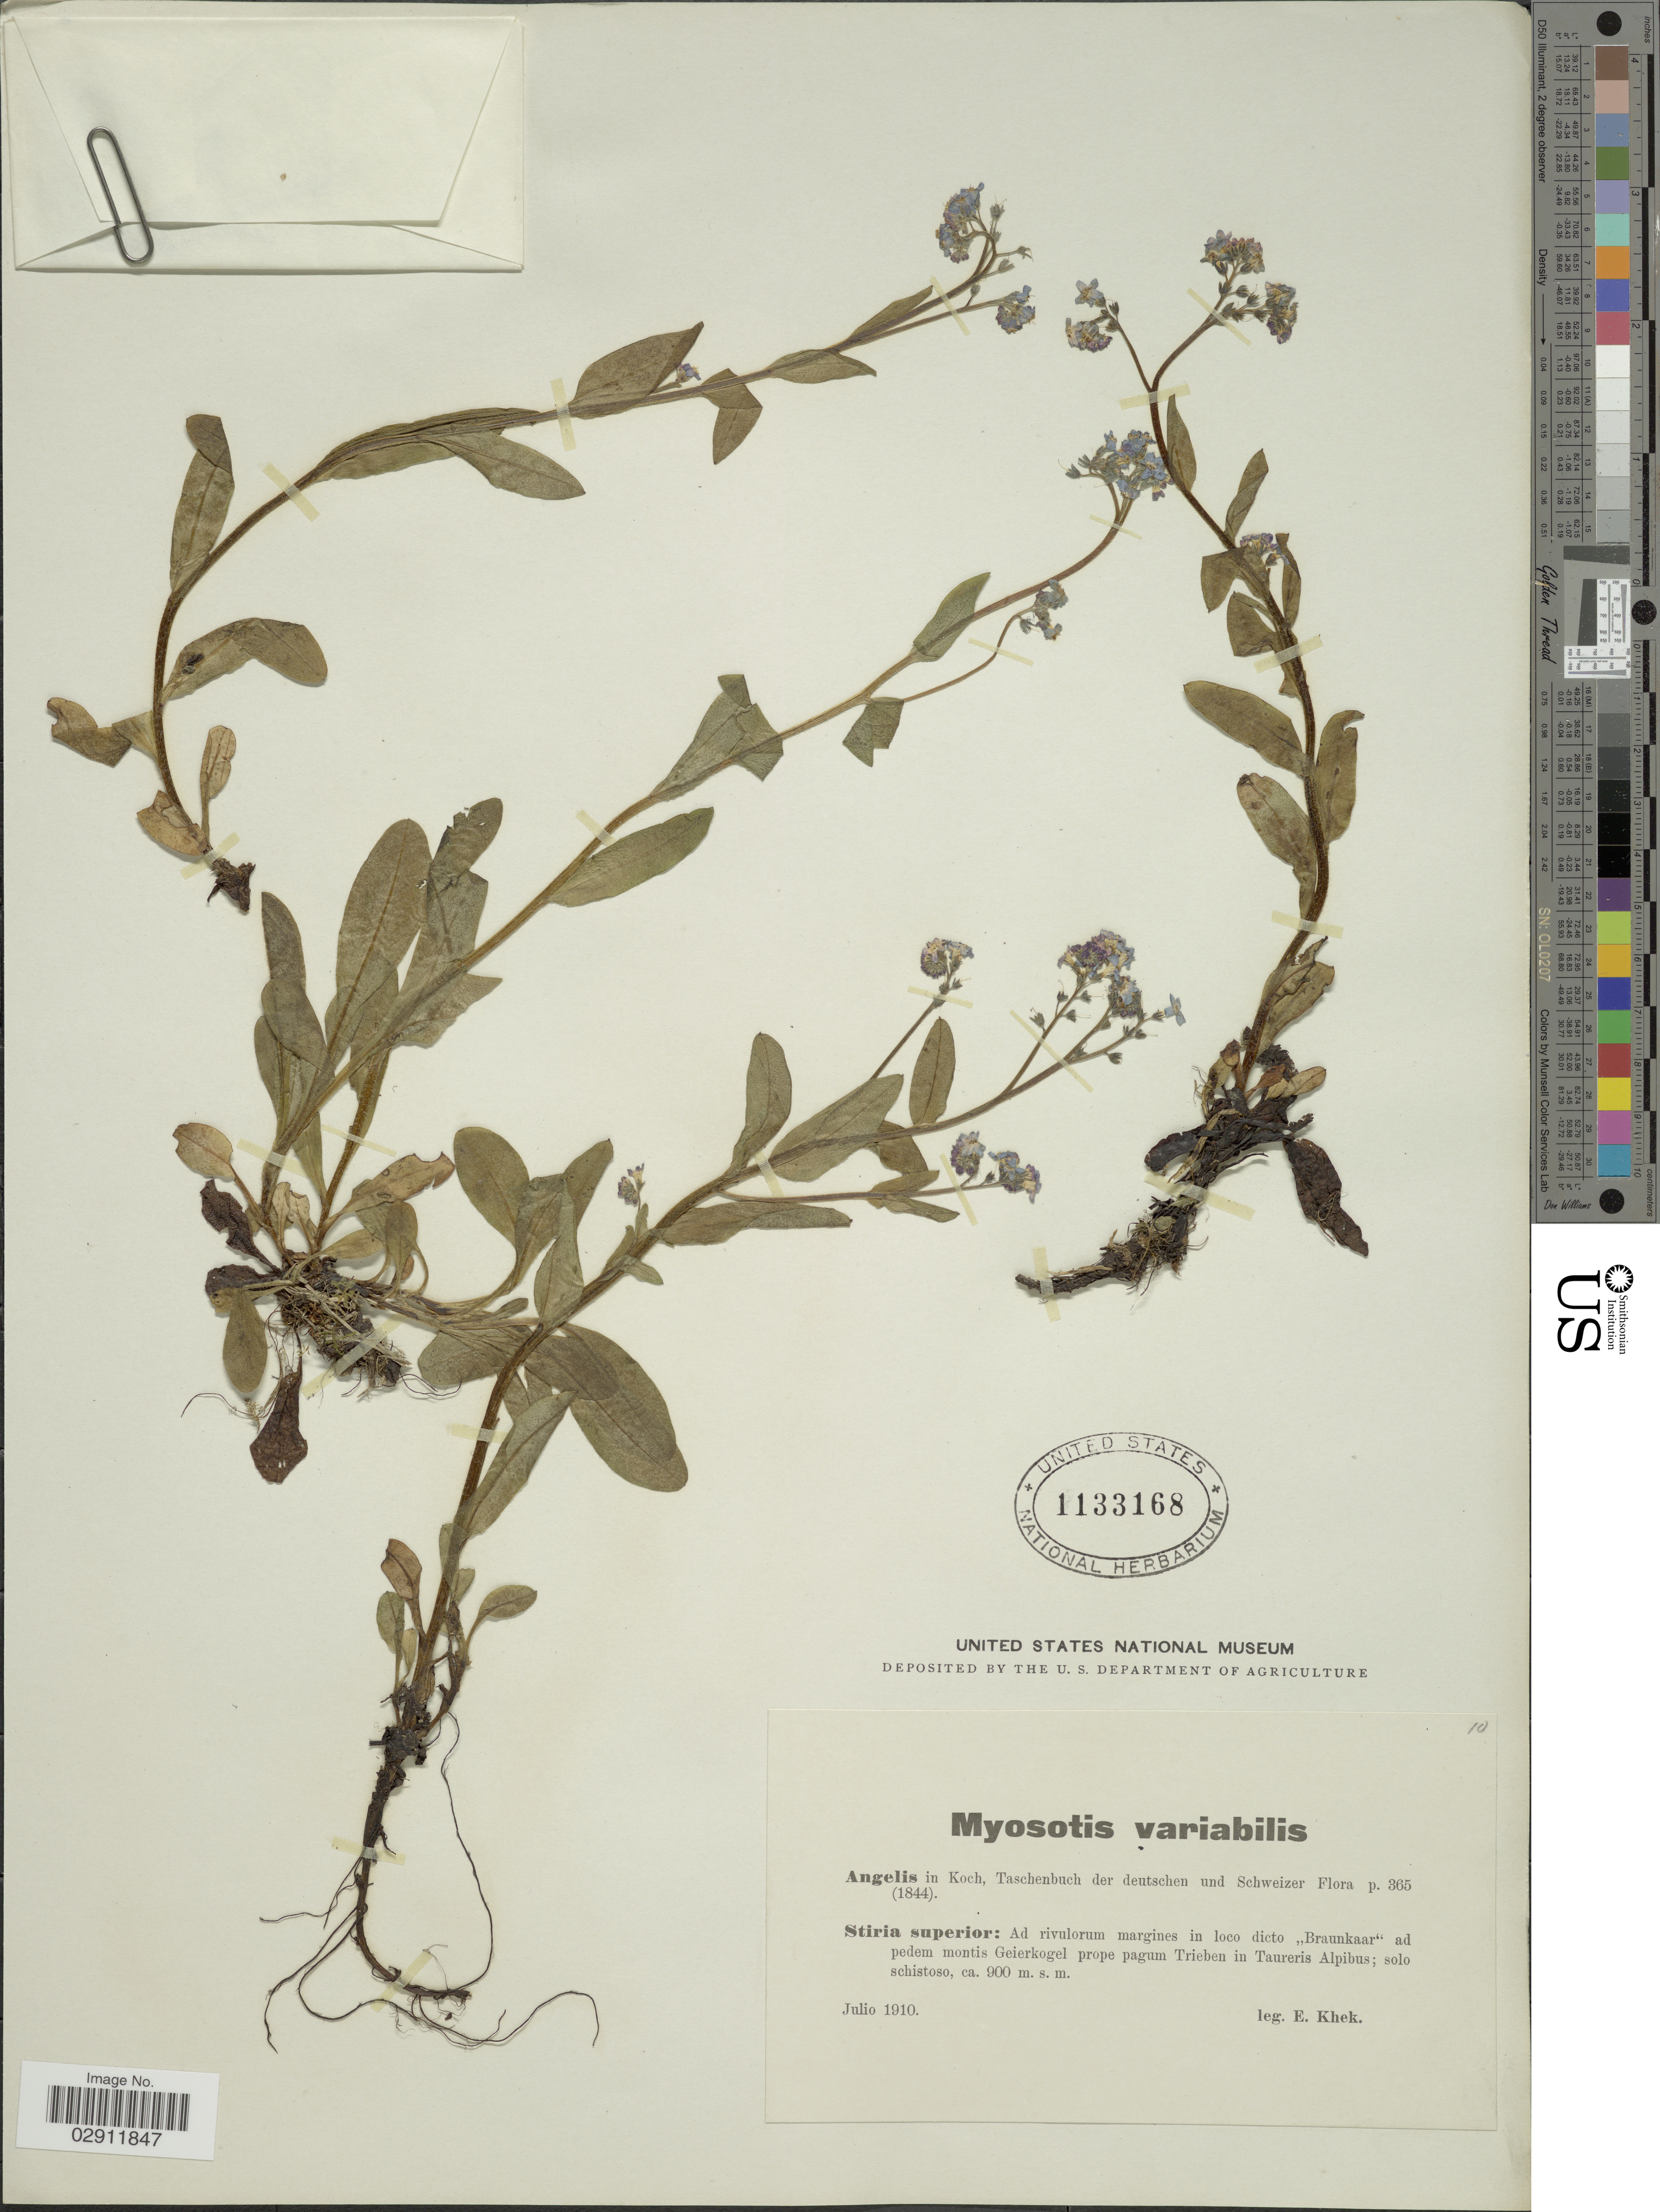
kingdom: Plantae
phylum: Tracheophyta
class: Magnoliopsida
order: Boraginales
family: Boraginaceae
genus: Myosotis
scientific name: Myosotis variabilis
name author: P.Angelis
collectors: E. J. Khek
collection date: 1910-07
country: Austria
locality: Stiria superior: Ad rivulorum margines in loco dicto "Braunkaar" ad pedem montis Geierkogel prope pagum Trieben in Taureris Alpibus.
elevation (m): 900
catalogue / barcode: US 1133168